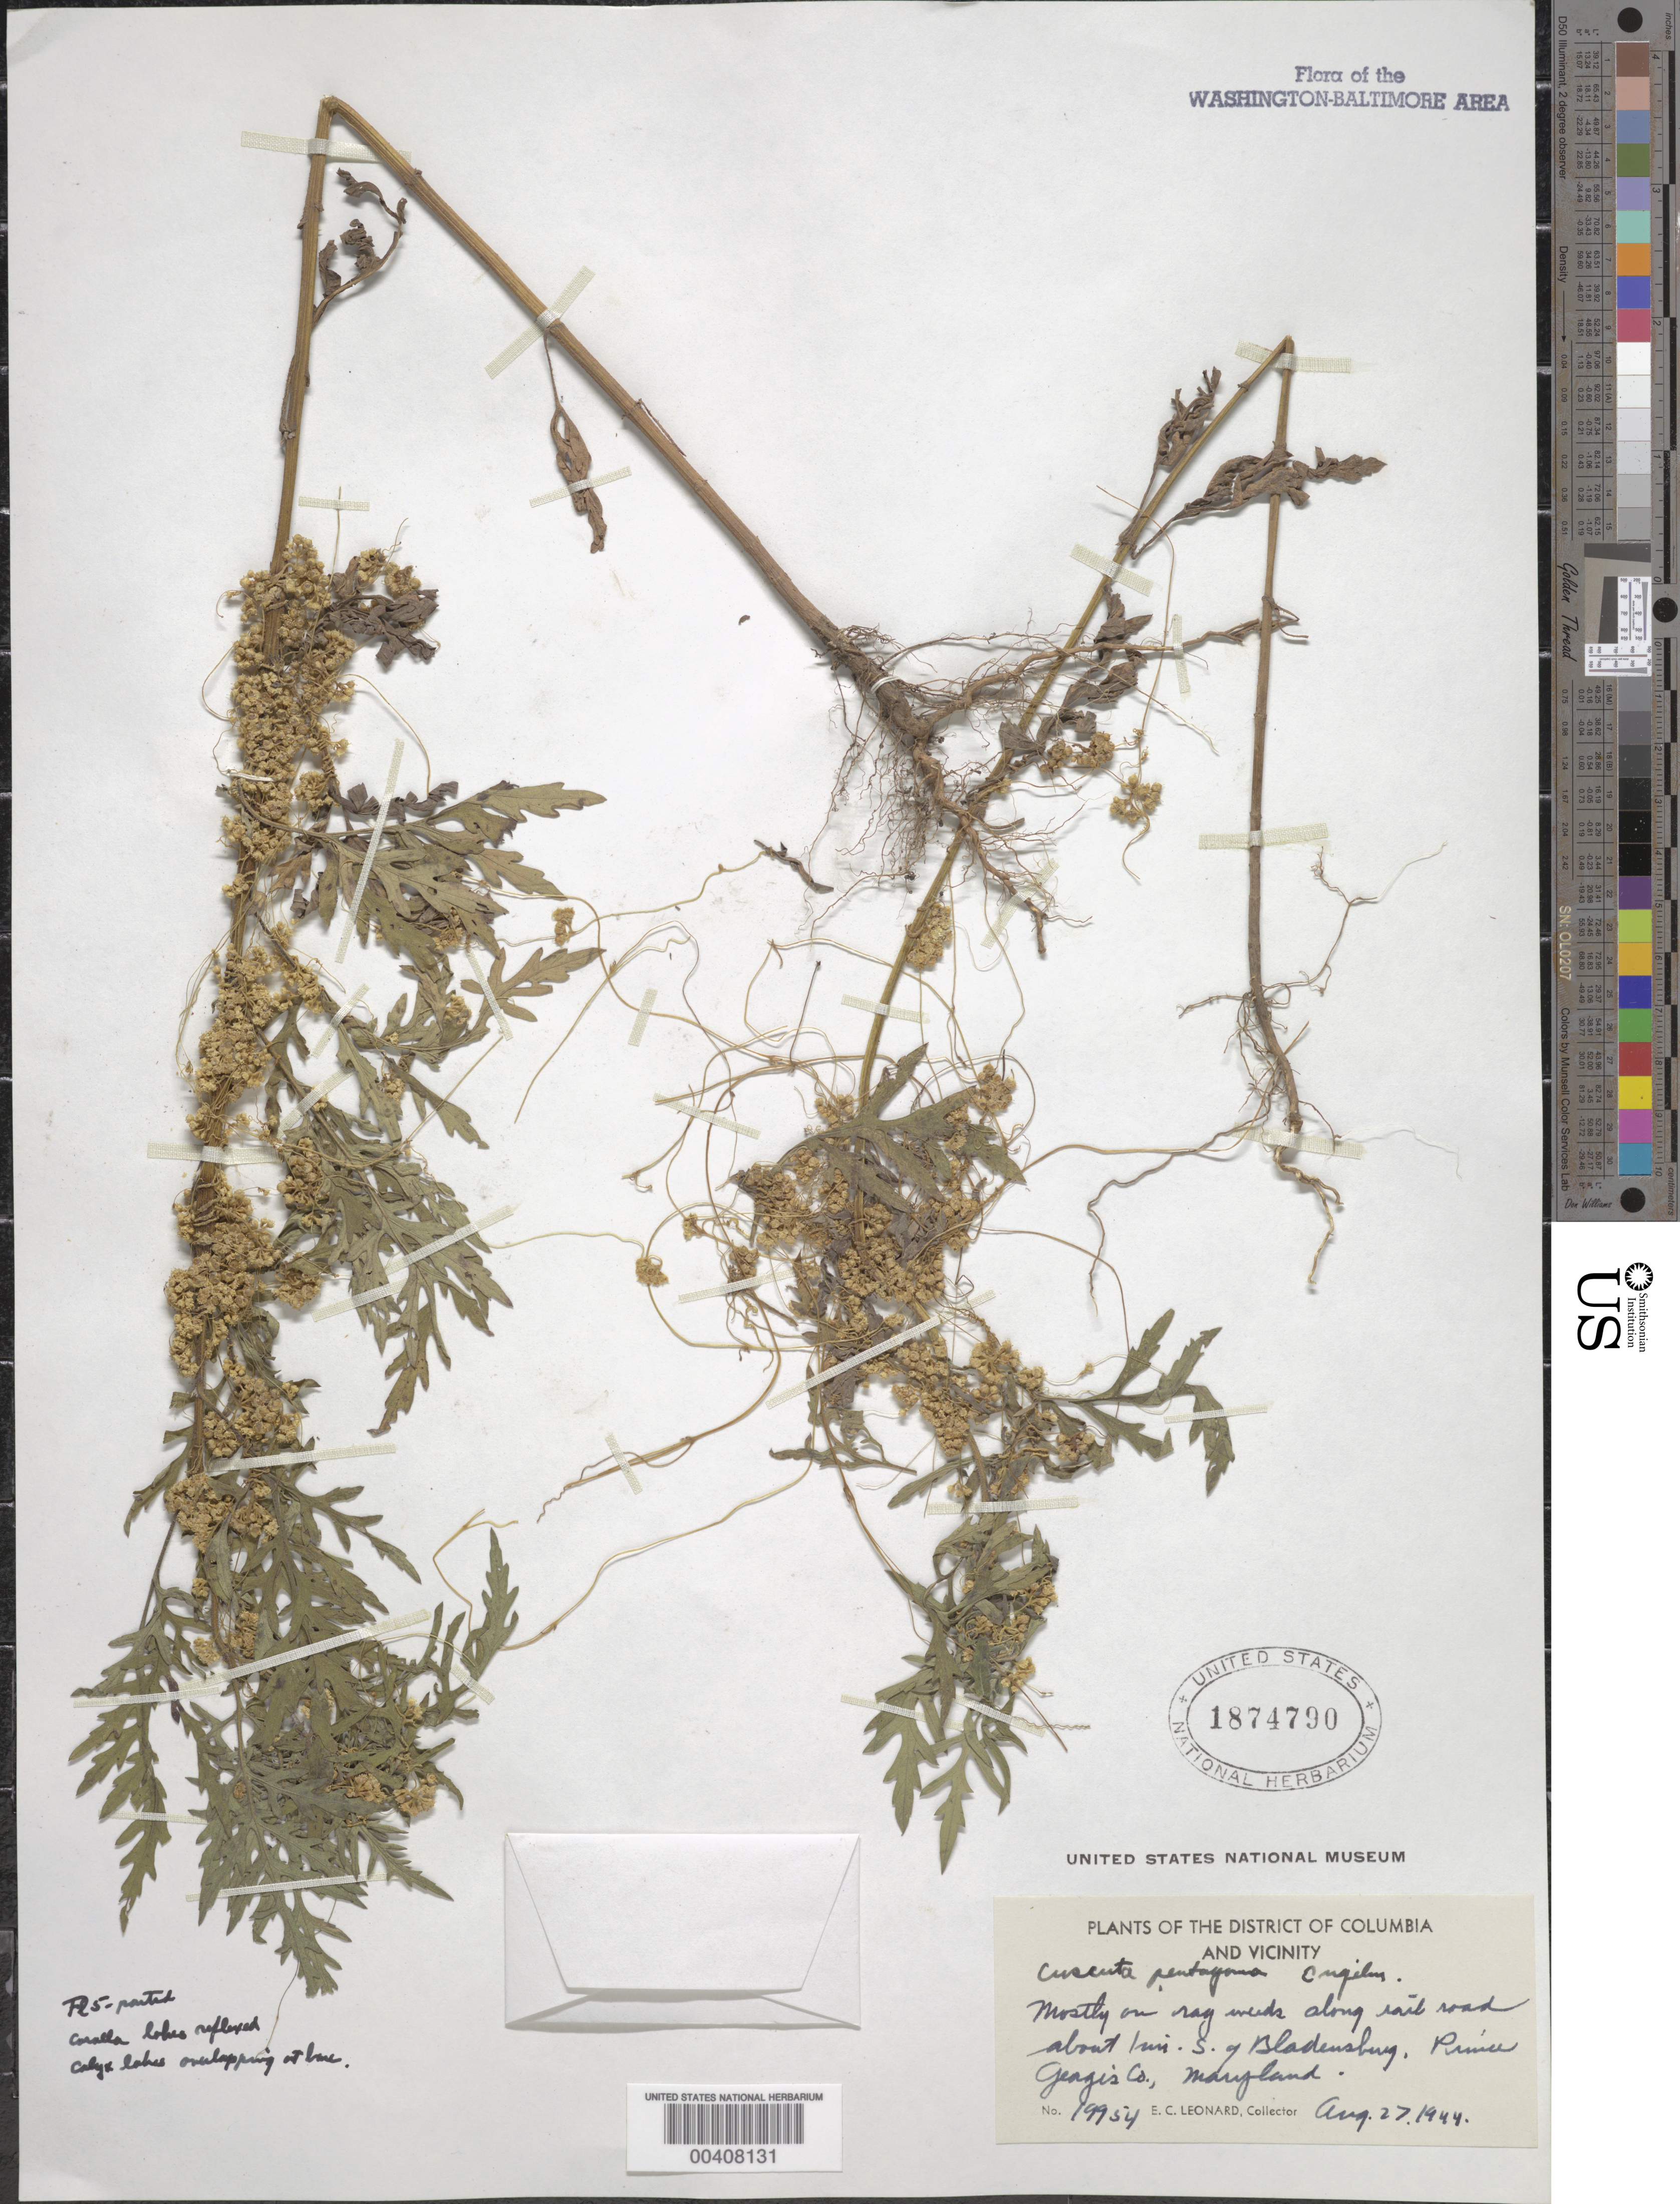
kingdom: Plantae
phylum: Tracheophyta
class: Magnoliopsida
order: Solanales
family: Convolvulaceae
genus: Cuscuta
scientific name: Cuscuta pentagona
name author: Engelm.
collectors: E. C. Leonard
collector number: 19954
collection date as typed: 27 Aug 1944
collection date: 1944-08-27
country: United States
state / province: Maryland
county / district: Prince George's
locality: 1 mi. S of Bladensburg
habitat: On ragweed along r.r.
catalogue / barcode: US 1874790